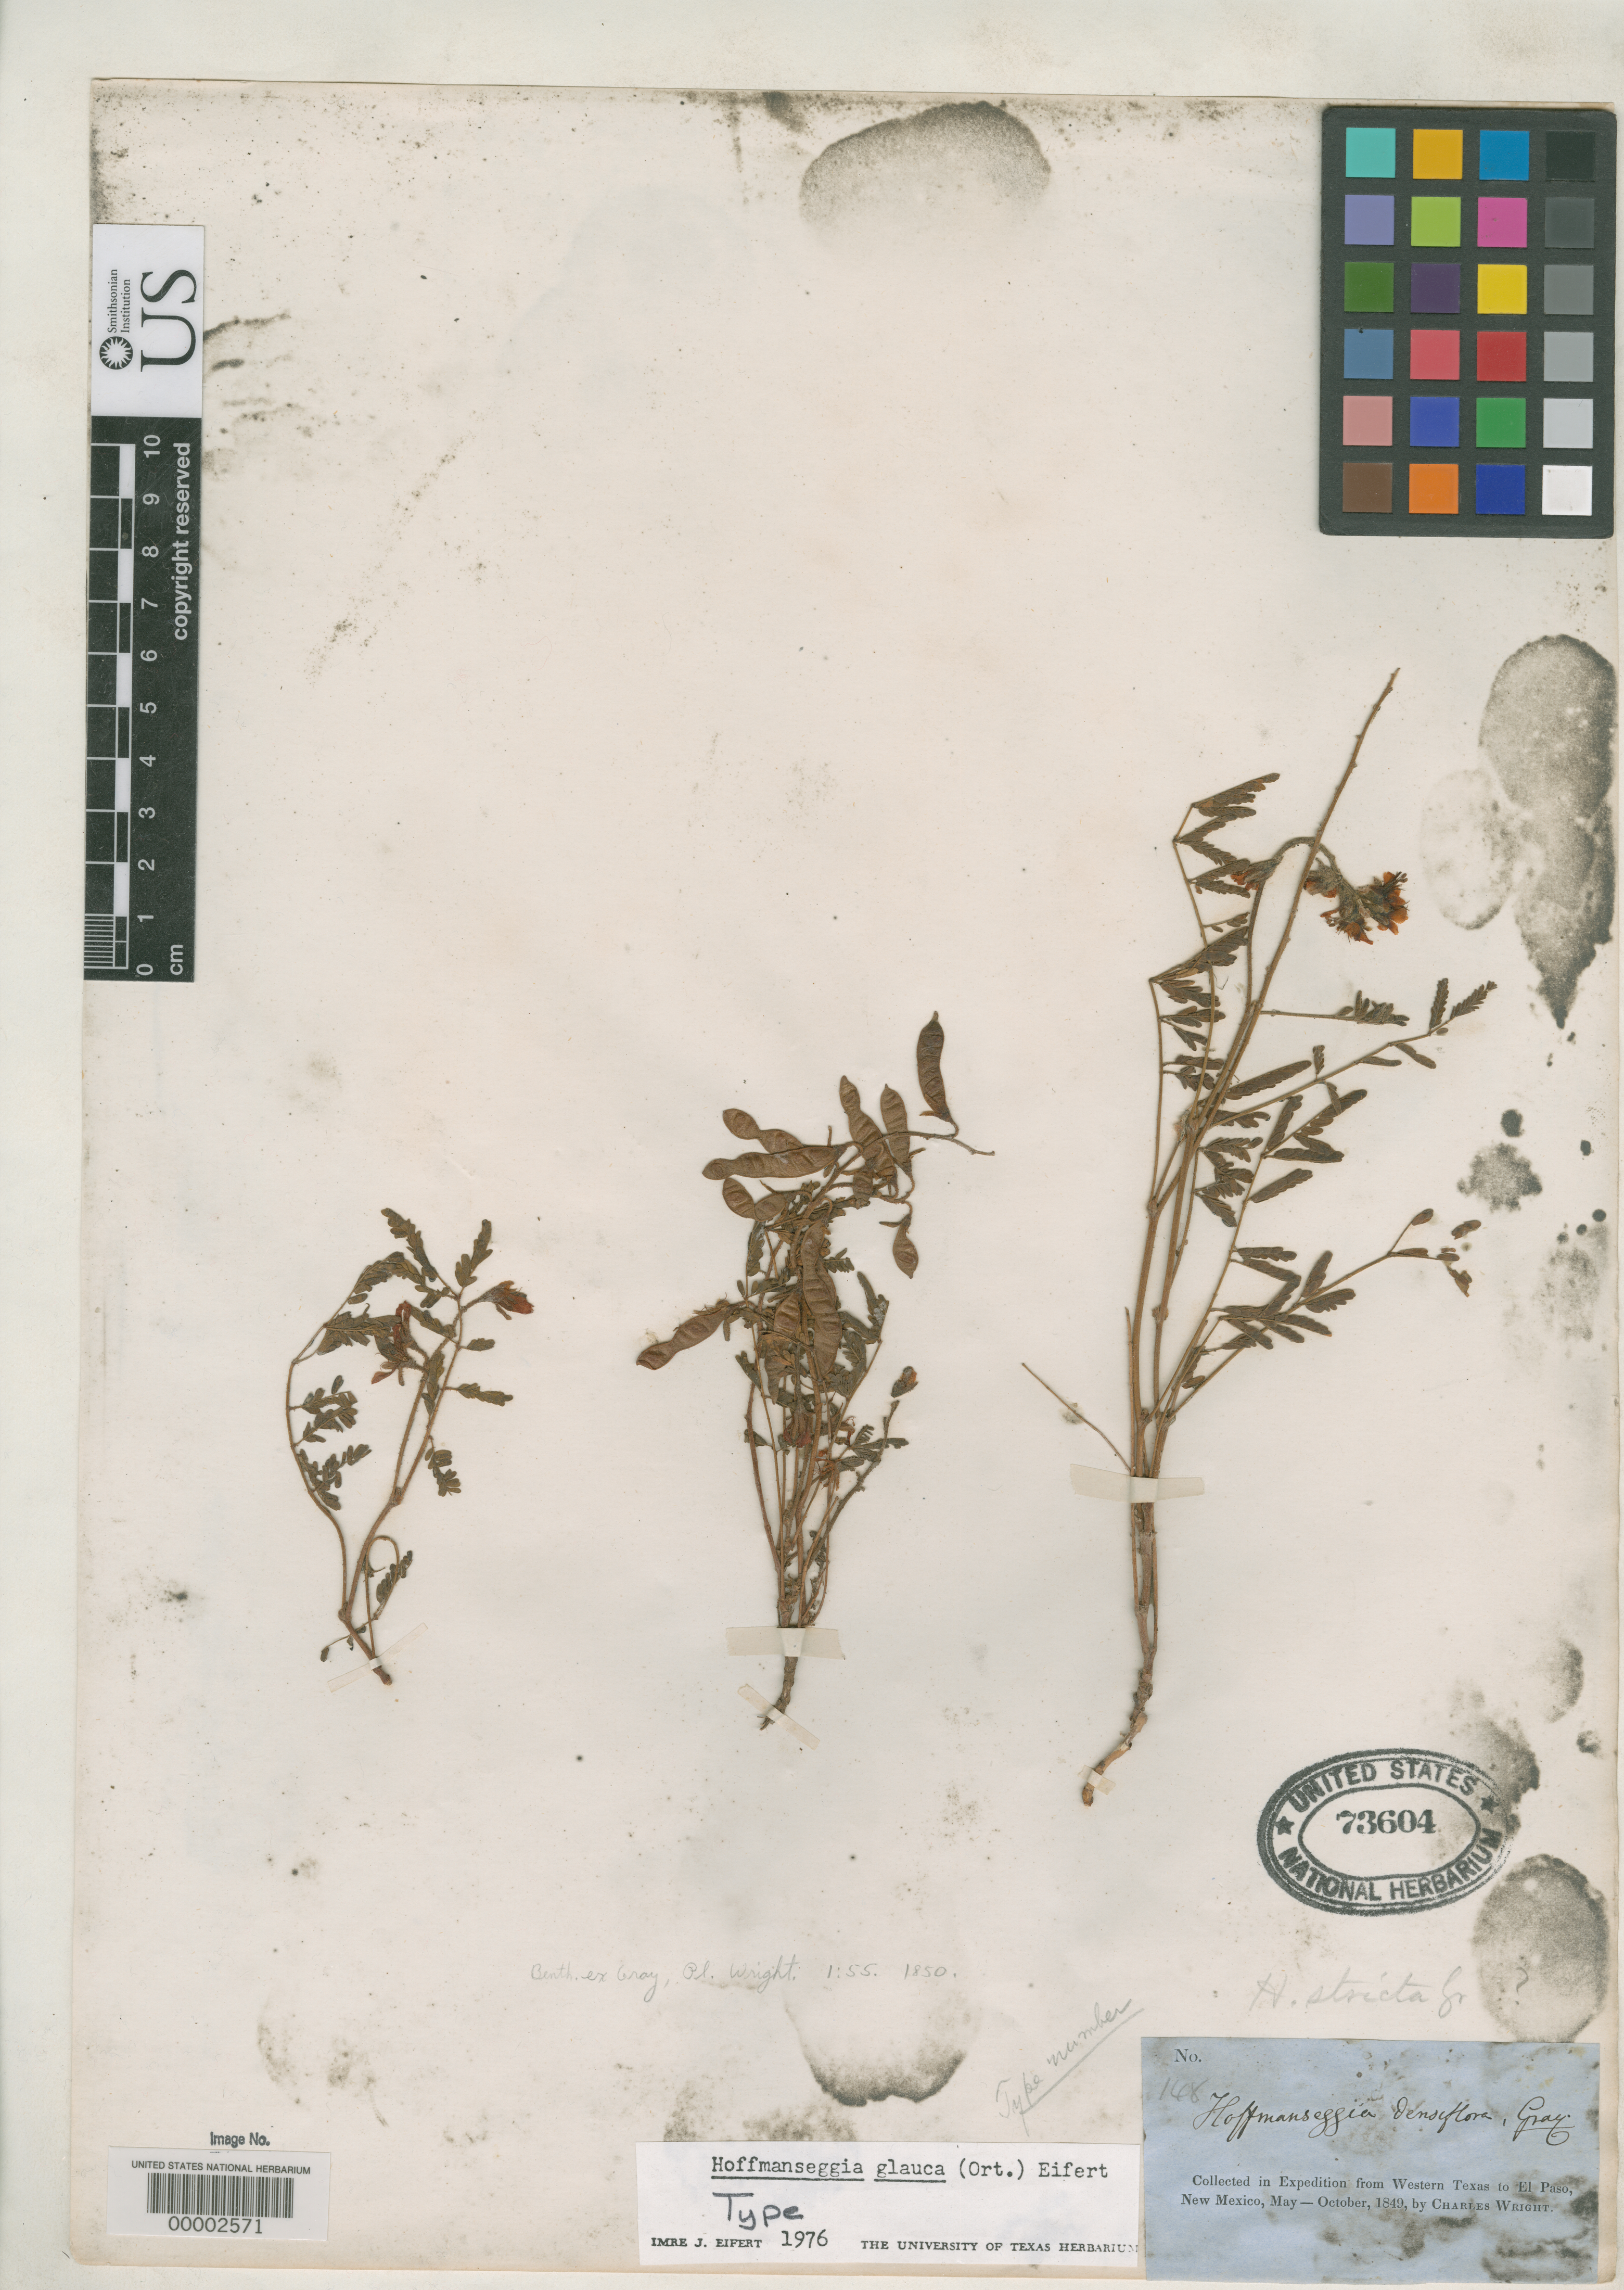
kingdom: Plantae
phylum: Tracheophyta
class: Magnoliopsida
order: Fabales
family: Fabaceae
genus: Hoffmannseggia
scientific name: Hoffmannseggia densiflora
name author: Benth. ex A. Gray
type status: Type Fragment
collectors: C. Wright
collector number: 148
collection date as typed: May 1849 to -- Oct 1849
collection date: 1849-05/1849-10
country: United States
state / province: New Mexico / Texas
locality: Valley of the Pecos.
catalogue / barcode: US 73604